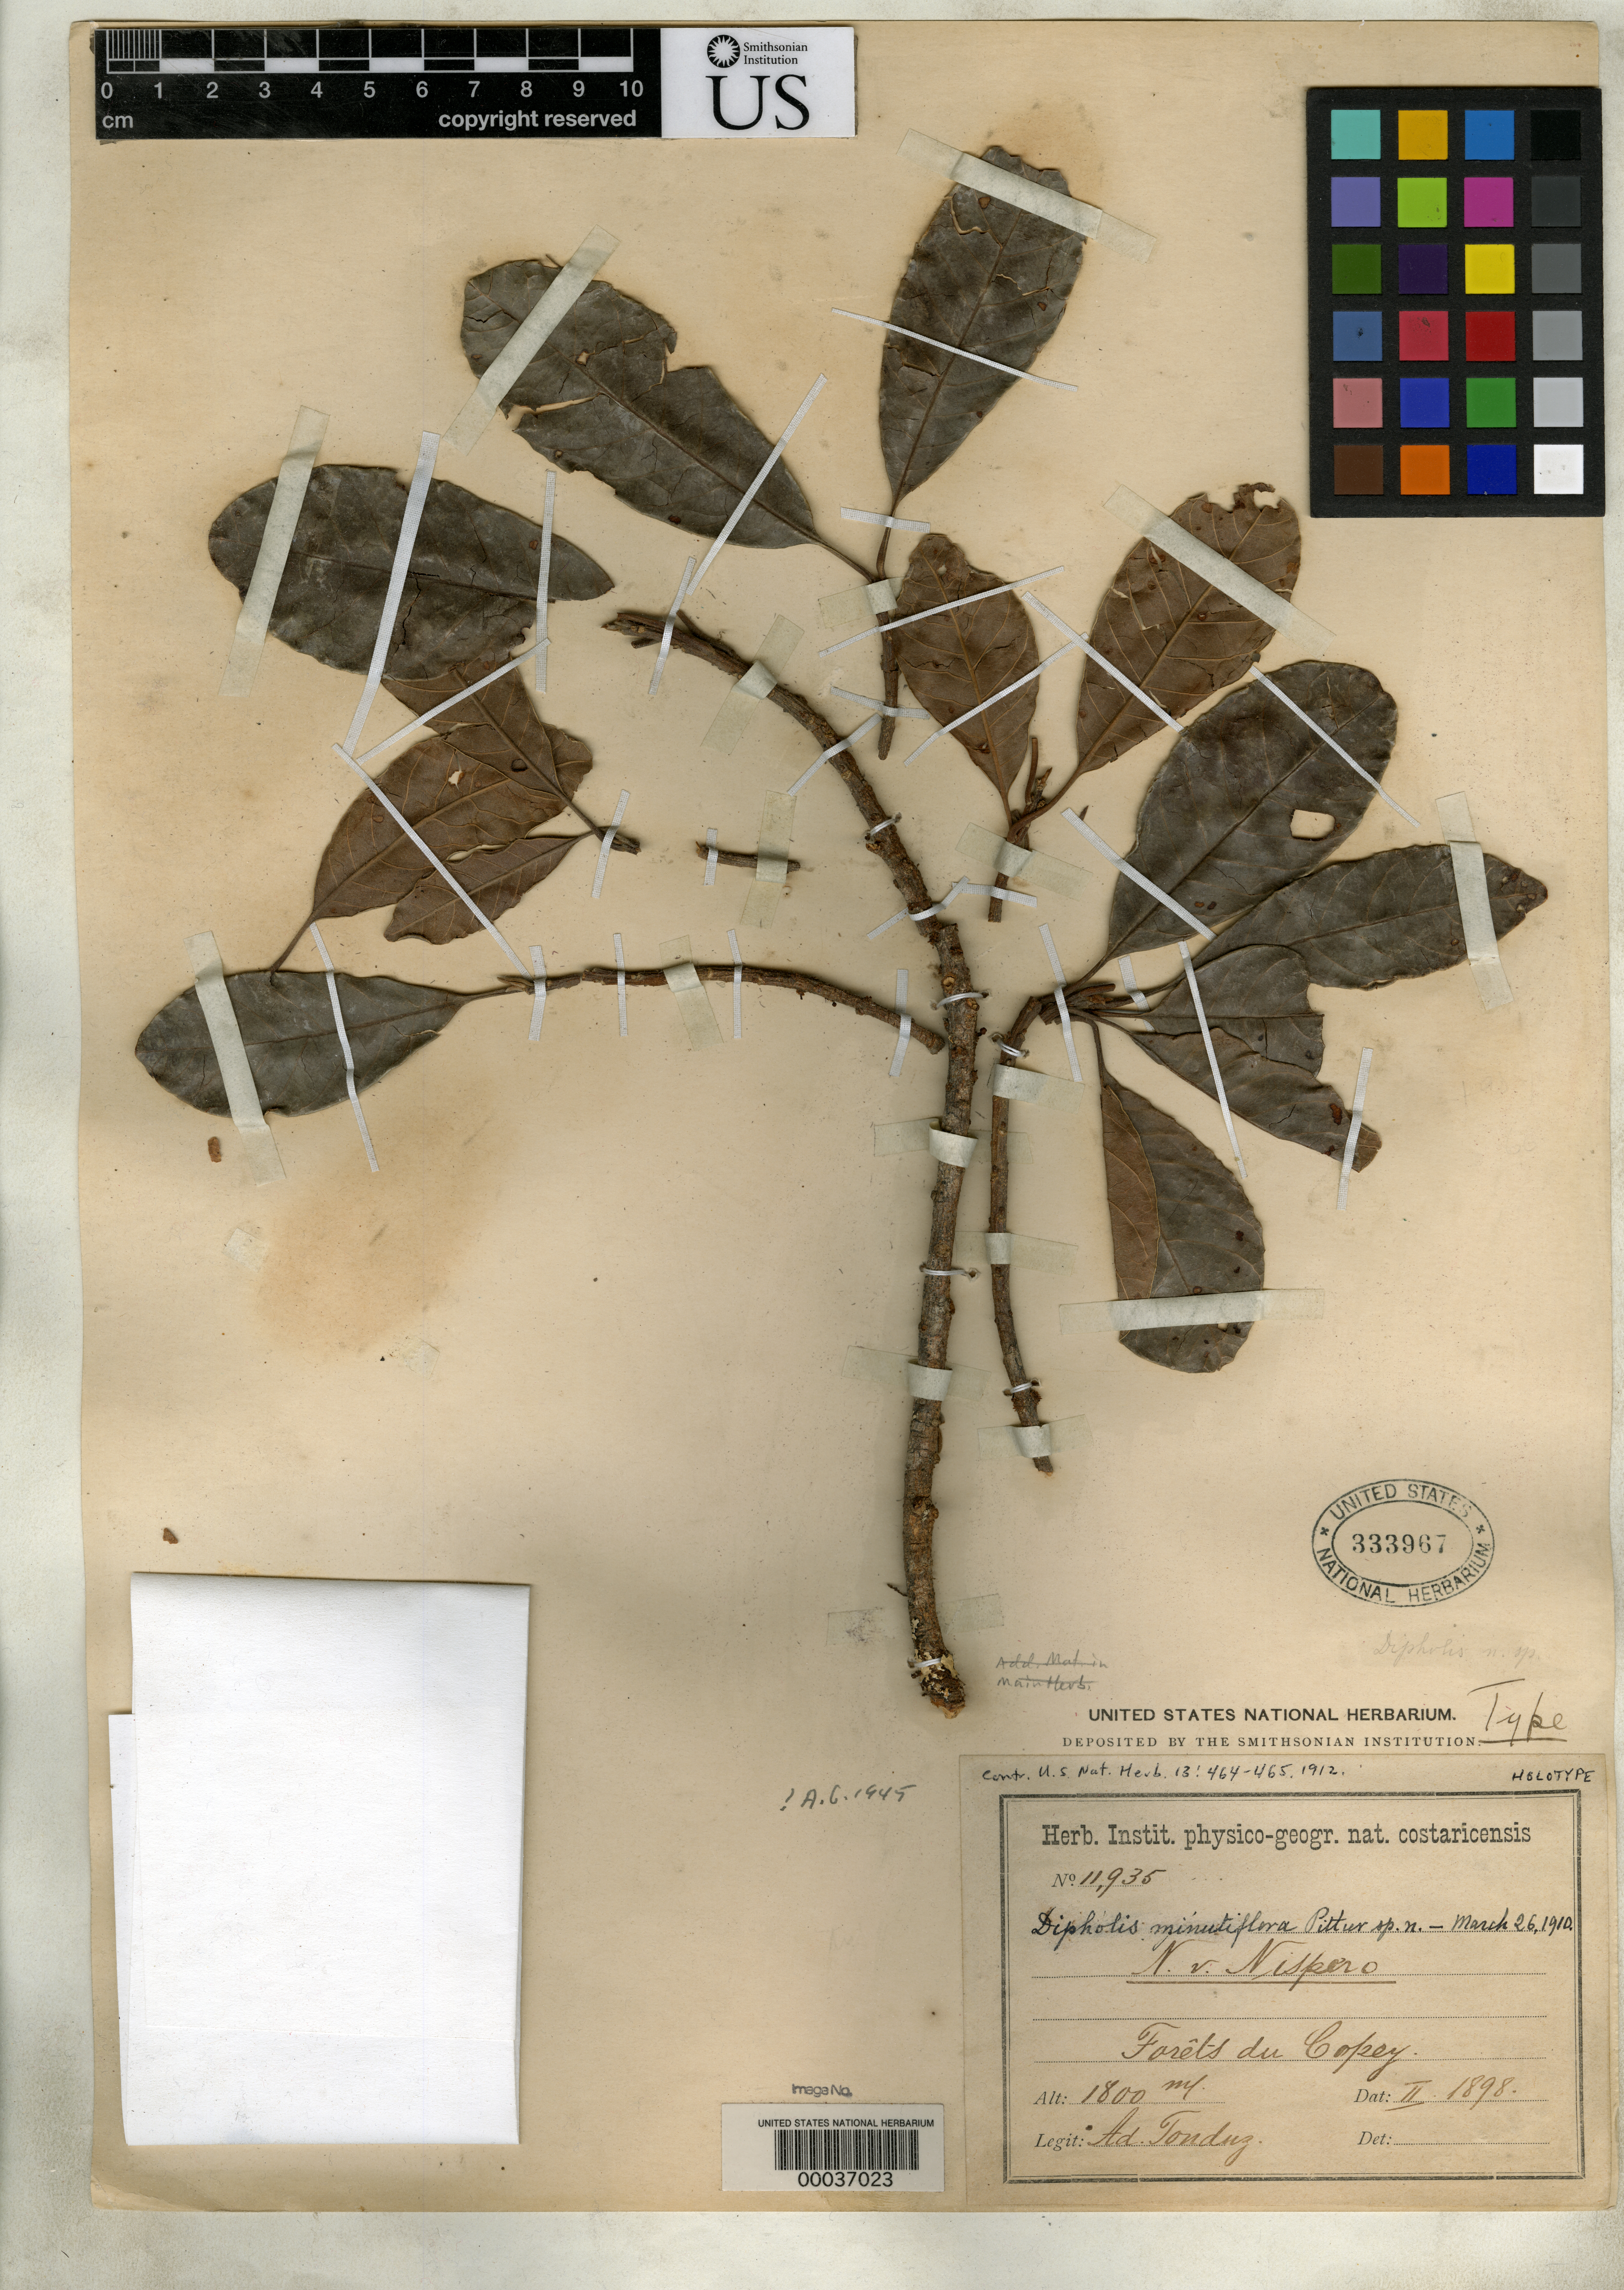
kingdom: Plantae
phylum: Tracheophyta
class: Magnoliopsida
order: Ericales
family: Sapotaceae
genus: Dipholis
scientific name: Dipholis minutiflora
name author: Pittier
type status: Holotype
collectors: A. Tonduz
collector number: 11935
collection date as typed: Feb 1898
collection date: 1898-02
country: Costa Rica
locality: El Copey, Dota Mts.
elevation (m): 1800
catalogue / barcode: US 333967